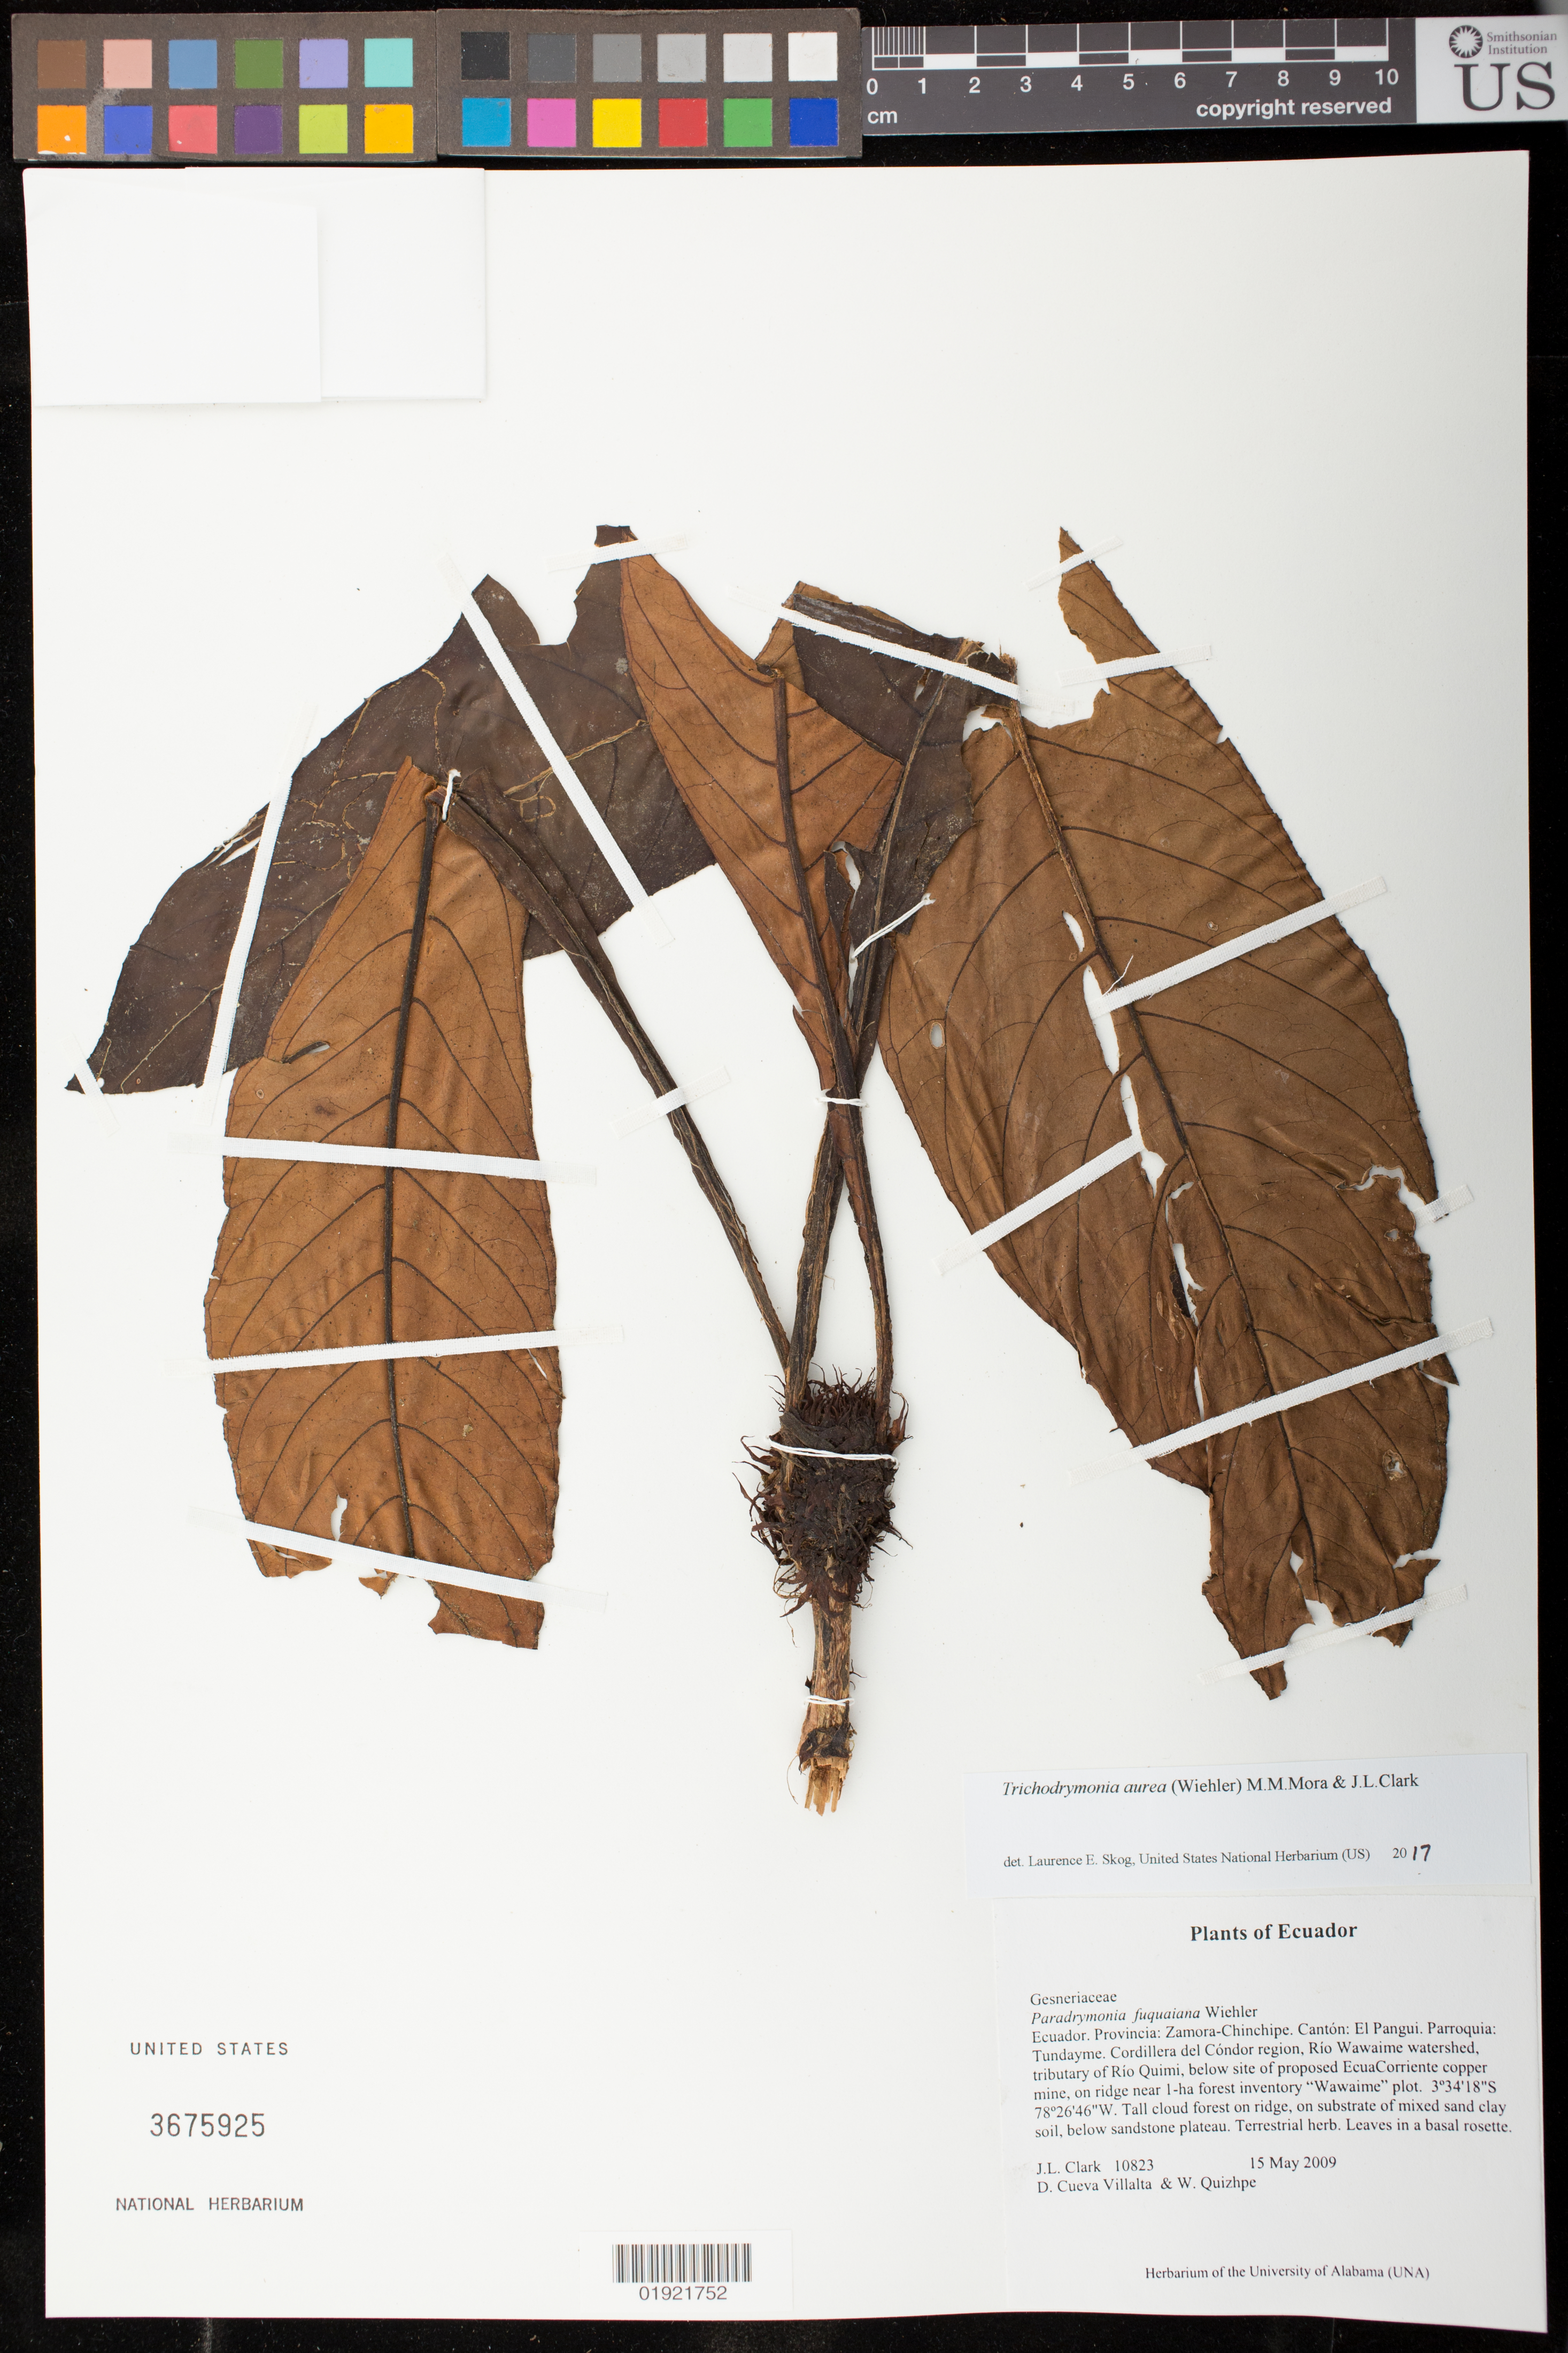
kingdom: Plantae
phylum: Tracheophyta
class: Magnoliopsida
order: Lamiales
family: Gesneriaceae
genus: Trichodrymonia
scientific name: Trichodrymonia aurea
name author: (Wiehler) M.M. Mora & J.L. Clark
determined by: Skog, Laurence E.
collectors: J. L. Clark, D. Cueva Villalta & W. Quizhpe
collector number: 10823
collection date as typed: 15 May 2009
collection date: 2009-05-15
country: Ecuador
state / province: Zamora-Chinchipe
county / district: El Pangui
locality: Parroquia: Tundayme. Cordillera del Condor region, Rio Wawaime watershed, tributary of Rio Quimi, below site of proposed EcuaCorriente opper mine, on ridge near 1-ha forest inventory "Wawaime" plot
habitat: Tall cloud forest, on substrate of mixed sand clay soil, below sandstone plateau.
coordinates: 3 34 18 S, 78 26 46 W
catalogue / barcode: US 3675925